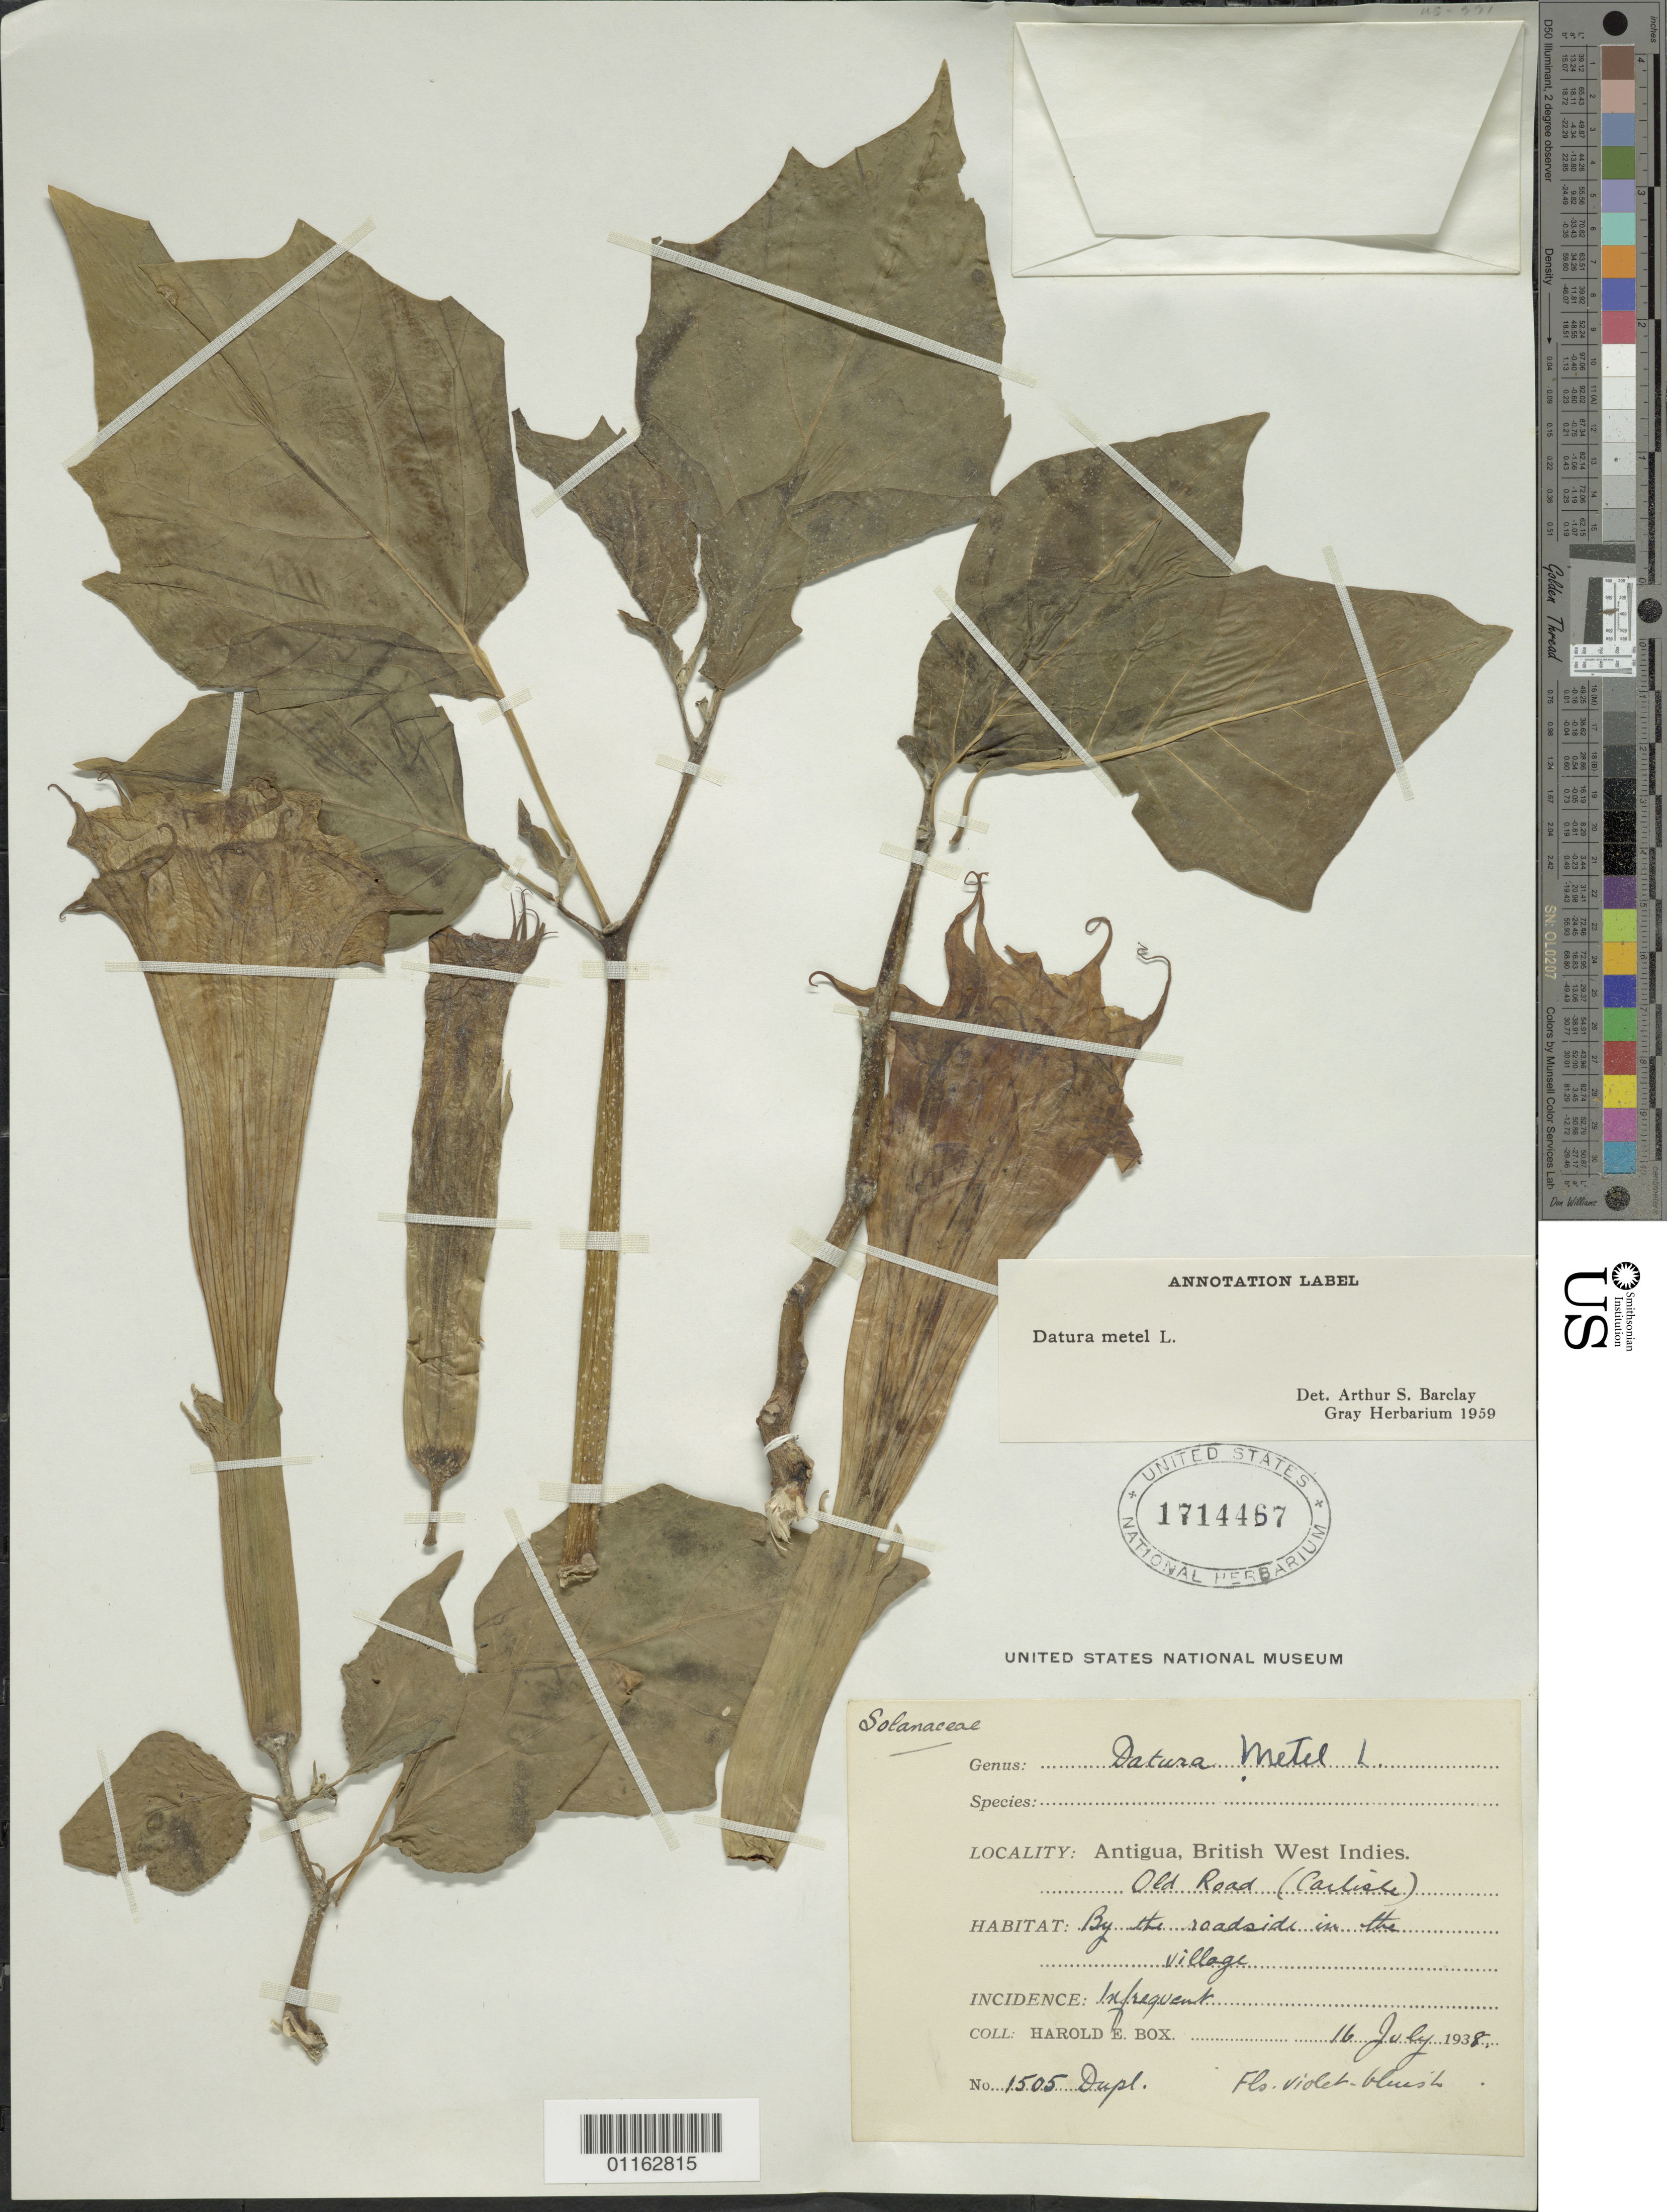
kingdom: Plantae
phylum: Tracheophyta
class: Magnoliopsida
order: Solanales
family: Solanaceae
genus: Datura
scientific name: Datura metel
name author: L.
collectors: H. E. Box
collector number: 1505 Dupl.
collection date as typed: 16 Jul 1938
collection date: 1938-07-16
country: Antigua and Barbuda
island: Leeward Is.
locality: Old Road (Carlisle) by the roadside in the village.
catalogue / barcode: US 1714467